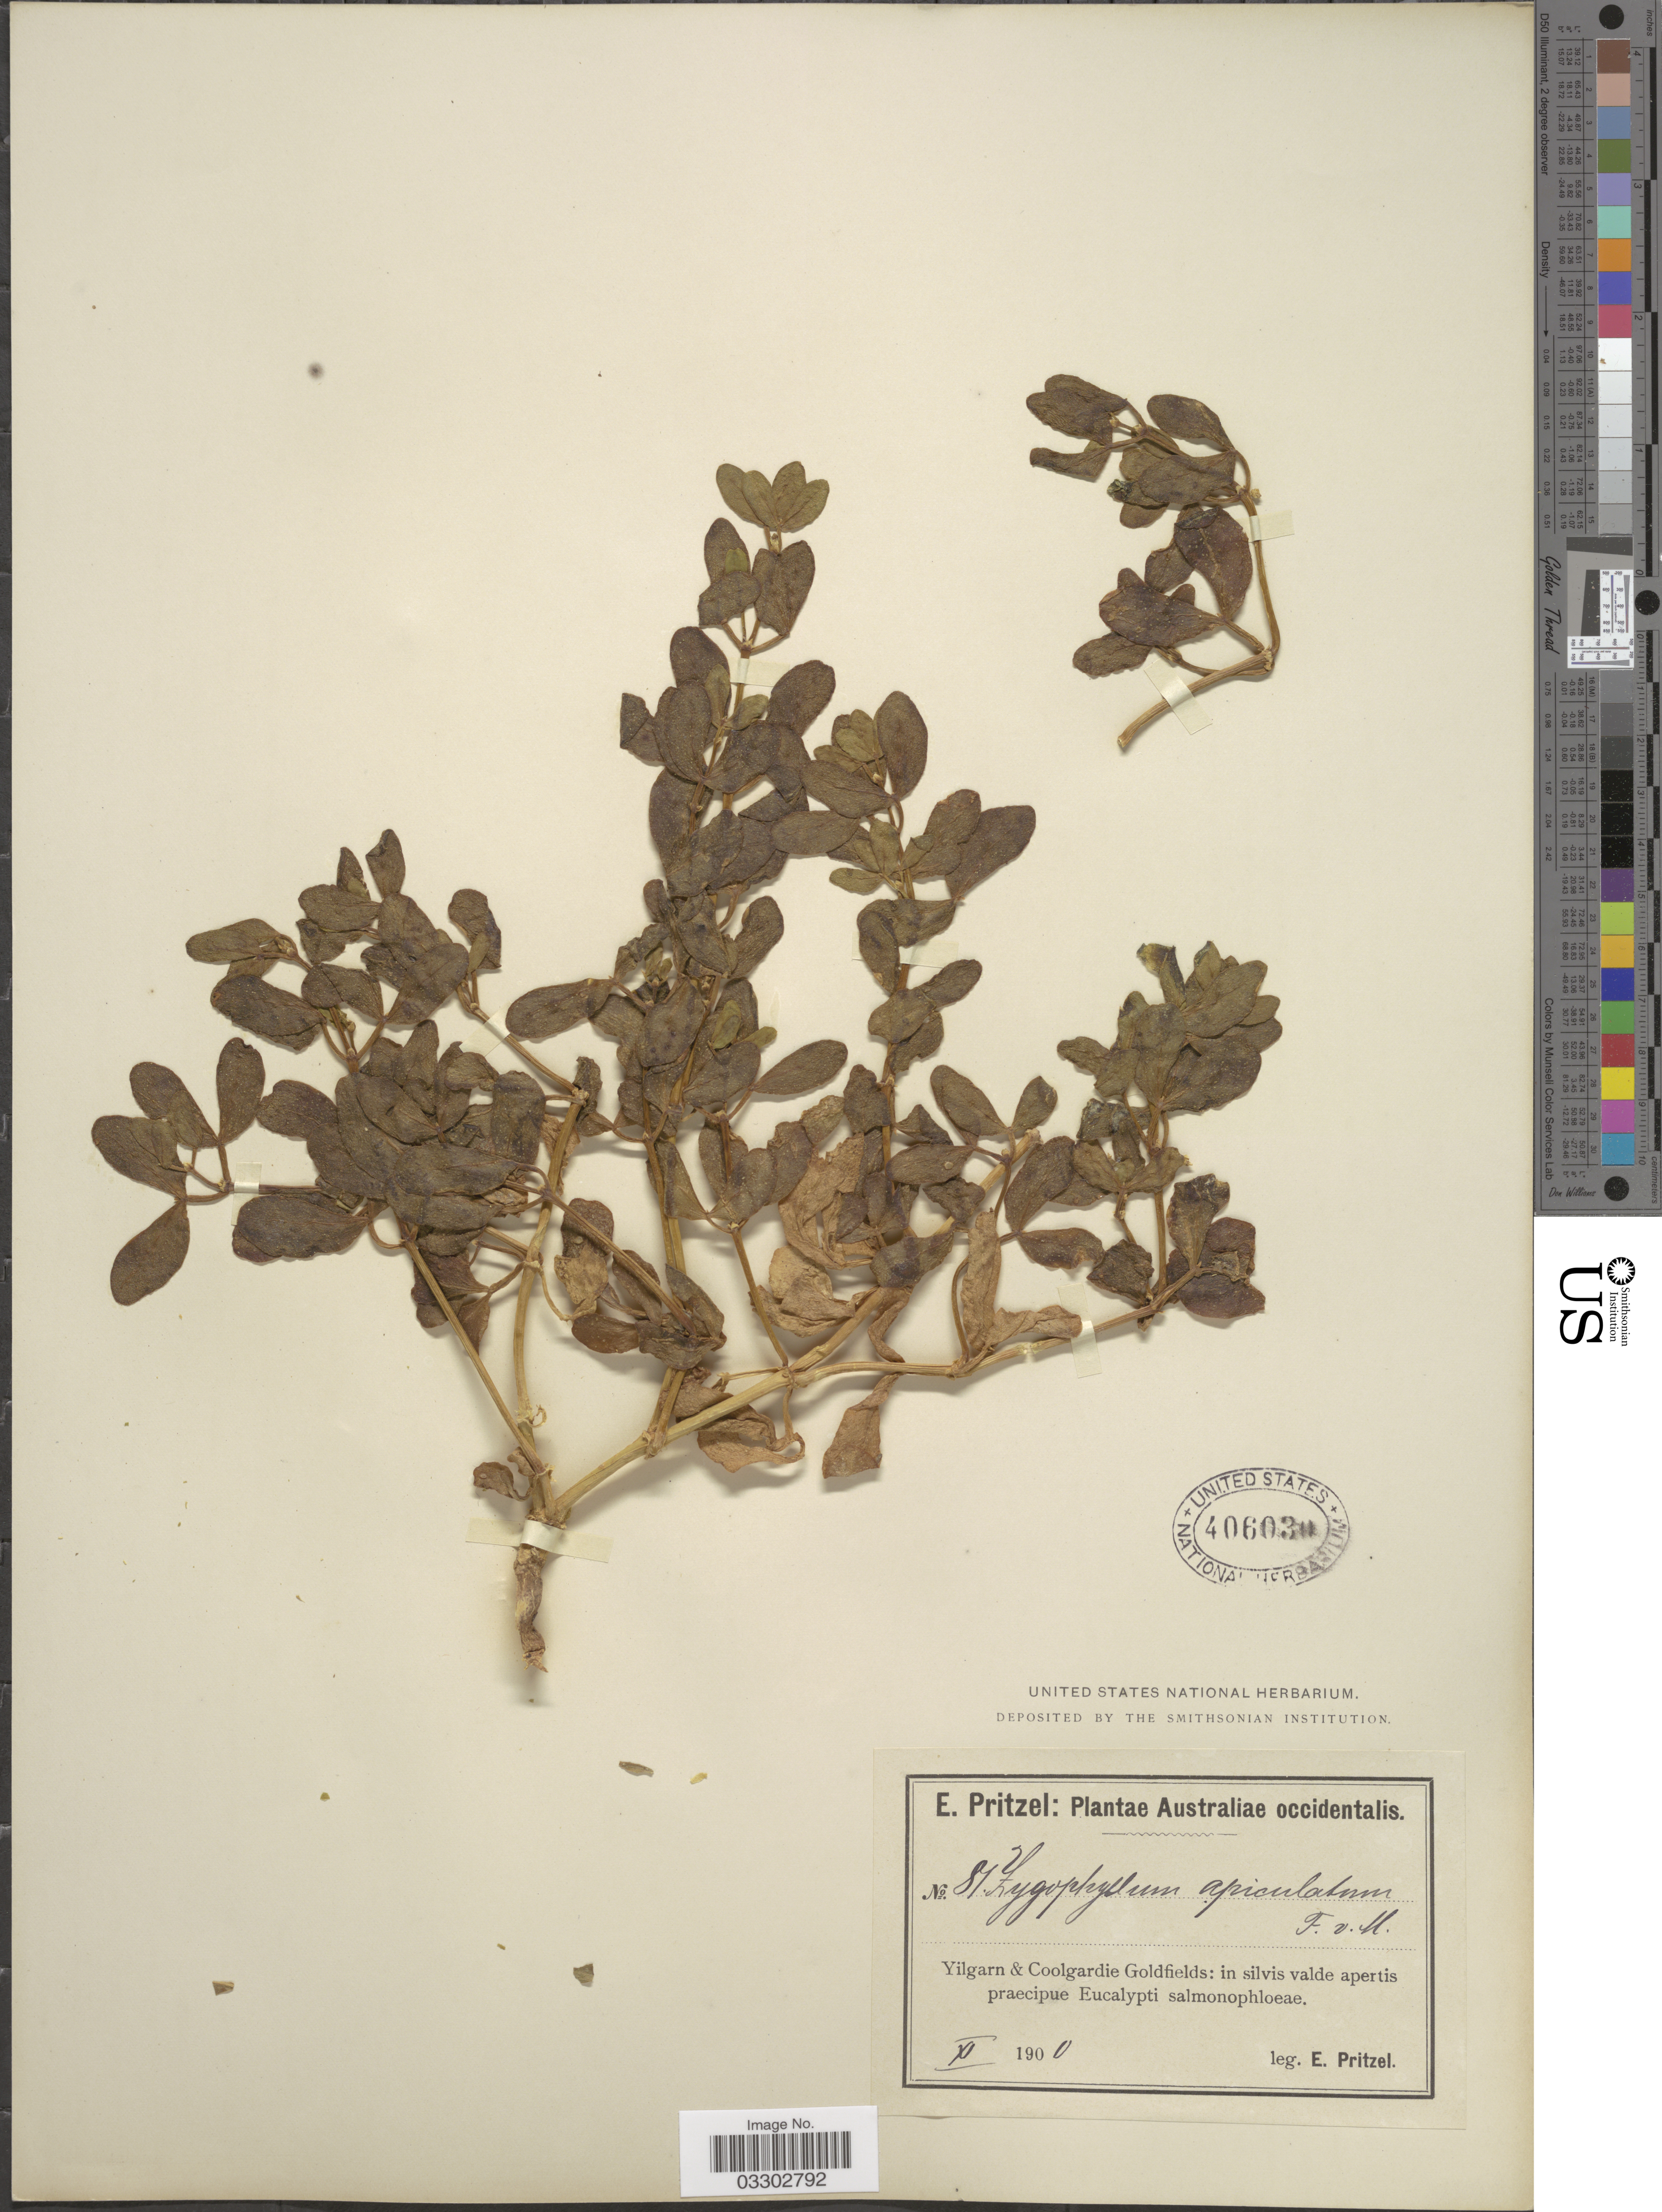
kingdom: Plantae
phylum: Tracheophyta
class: Magnoliopsida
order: Zygophyllales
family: Zygophyllaceae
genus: Roepera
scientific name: Roepera apiculata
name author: (F. Muell.) Beier & Thulin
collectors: E. G. Pritzel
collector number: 842*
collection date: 1900-11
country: Australia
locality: Australiae occidentalis. Yilgarn & Coolgardie Goldfields: in silvis valde apertis praecipue Eucalypti salmonophloeae.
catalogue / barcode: US 406030